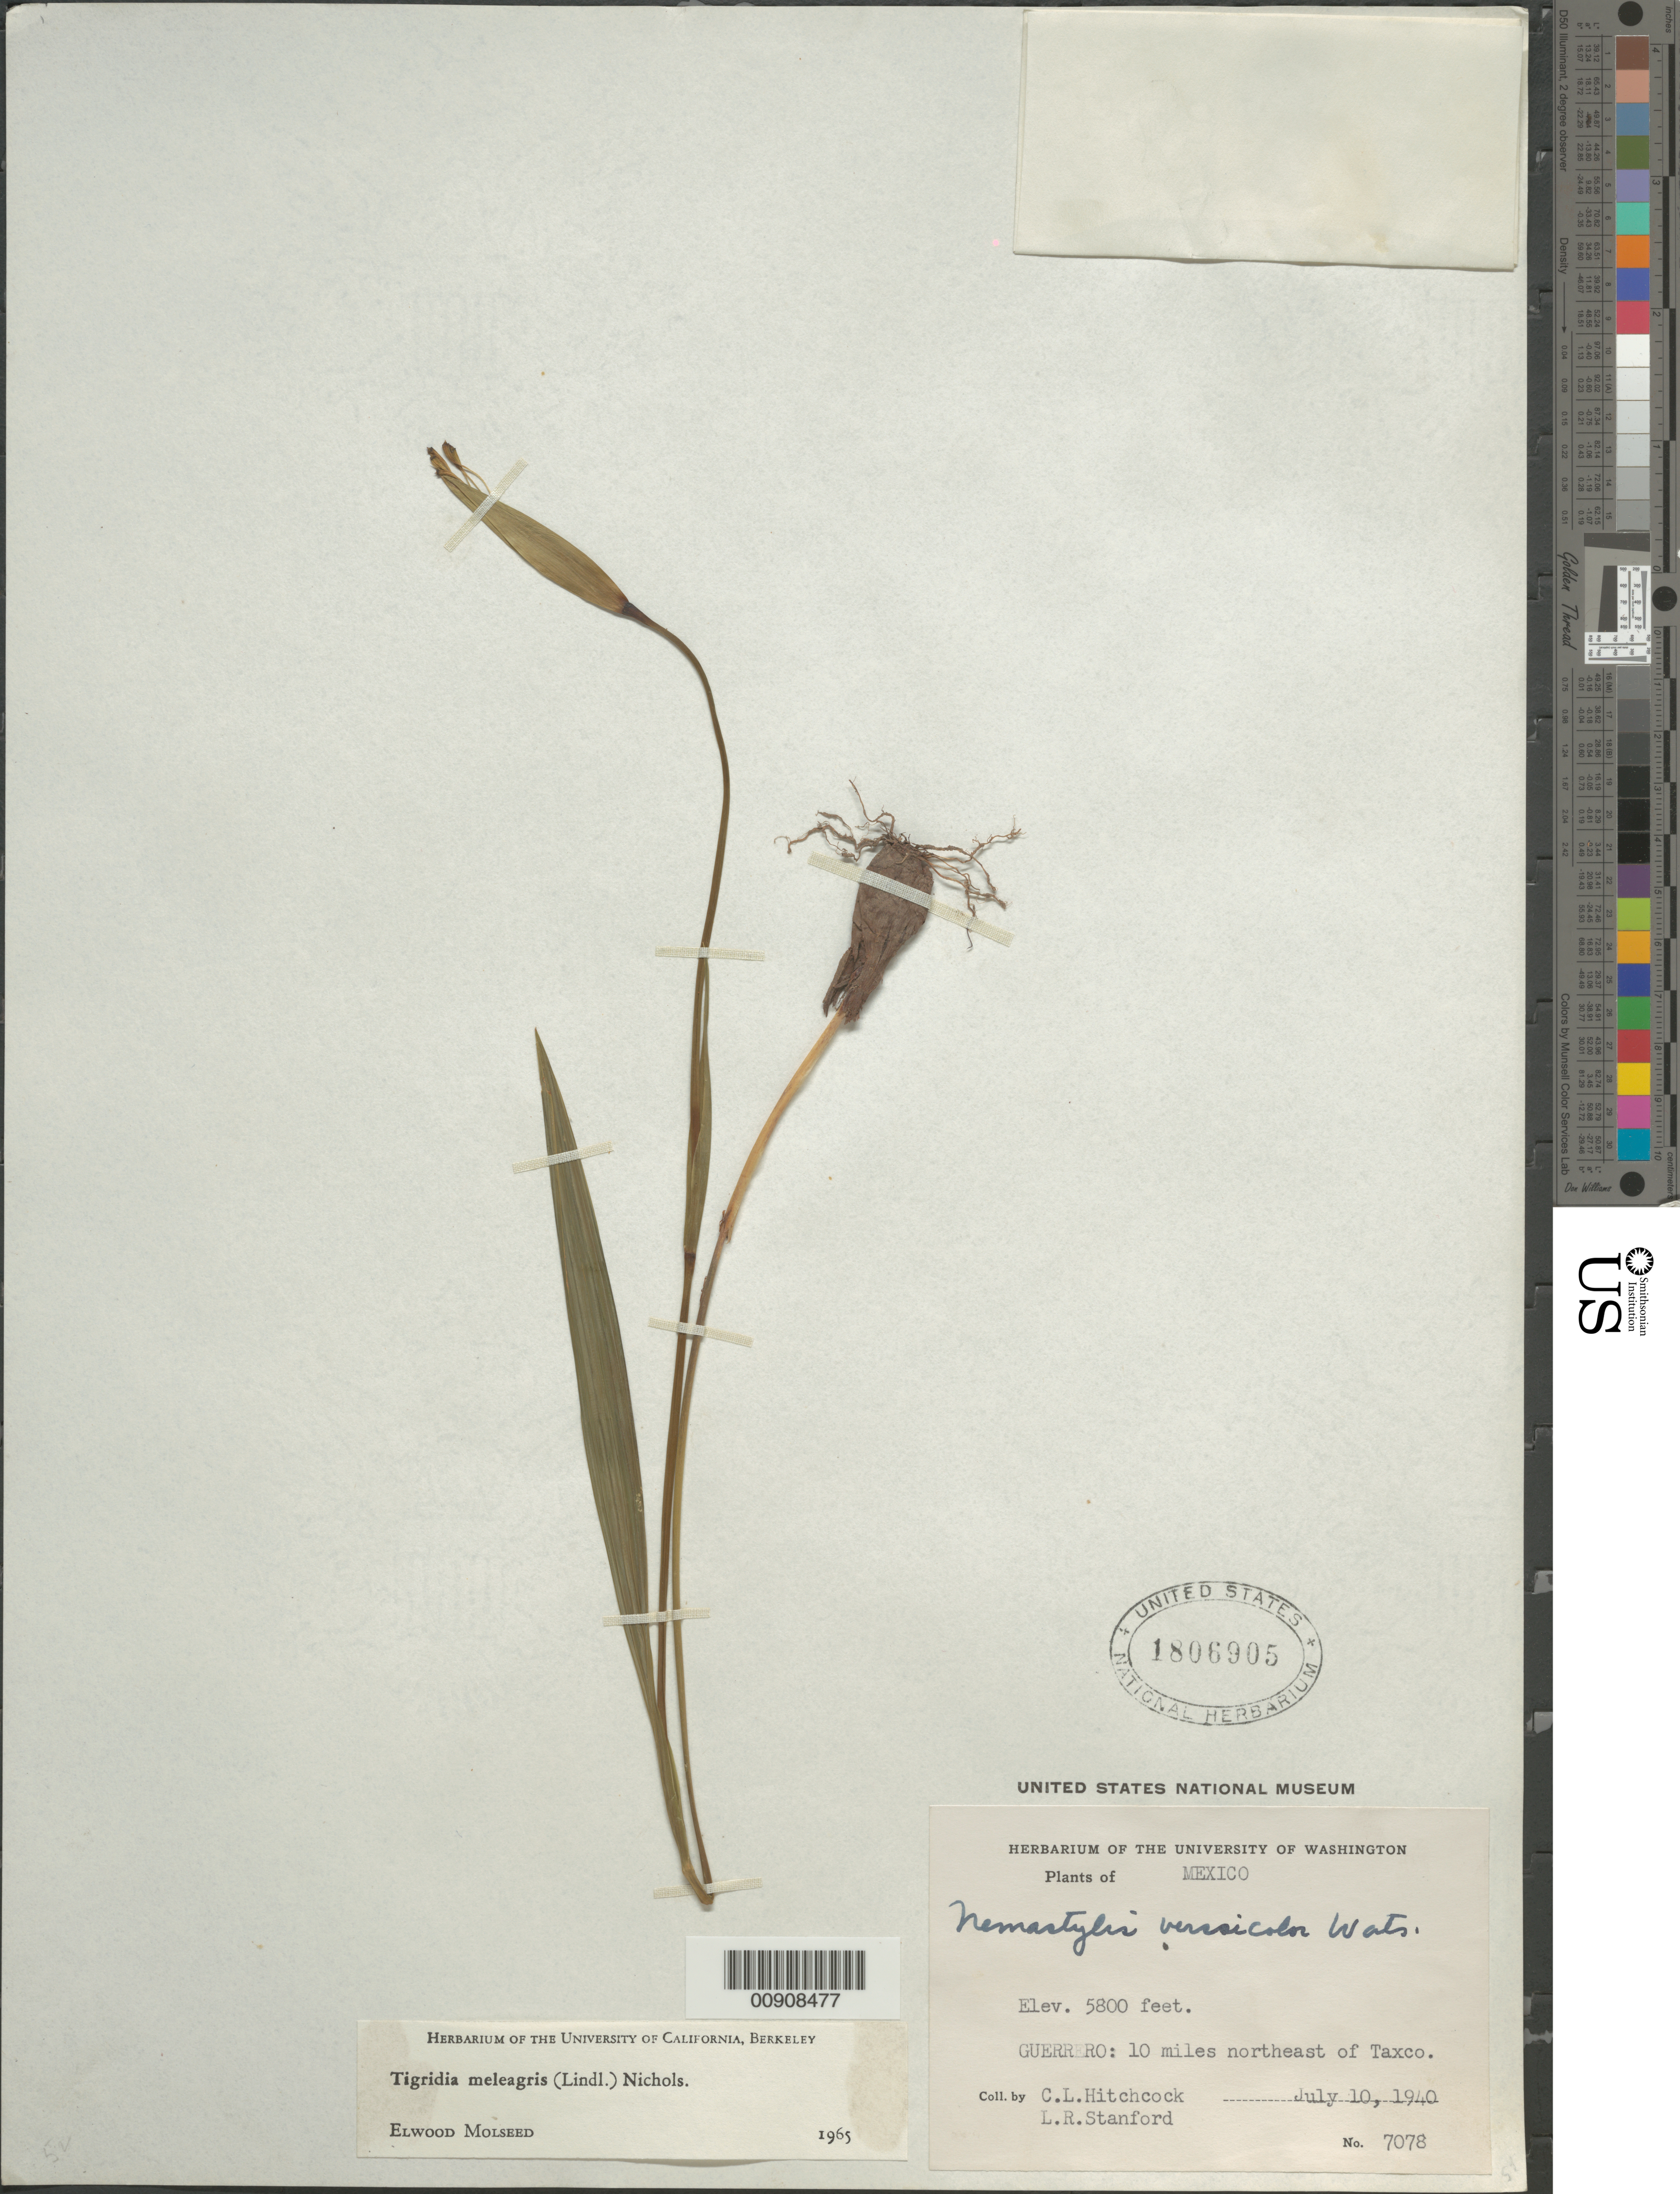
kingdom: Plantae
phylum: Tracheophyta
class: Liliopsida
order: Asparagales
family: Iridaceae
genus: Tigridia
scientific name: Tigridia meleagris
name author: (Lindl.) G. Nicholson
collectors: C. L. Hitchcock & L. R. Stanford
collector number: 7078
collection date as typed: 10 Jul 1940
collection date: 1940-07-10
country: Mexico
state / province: Guerrero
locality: Guerrero: 10 miles northeast of Taxco.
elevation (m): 1768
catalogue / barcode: US 1806905